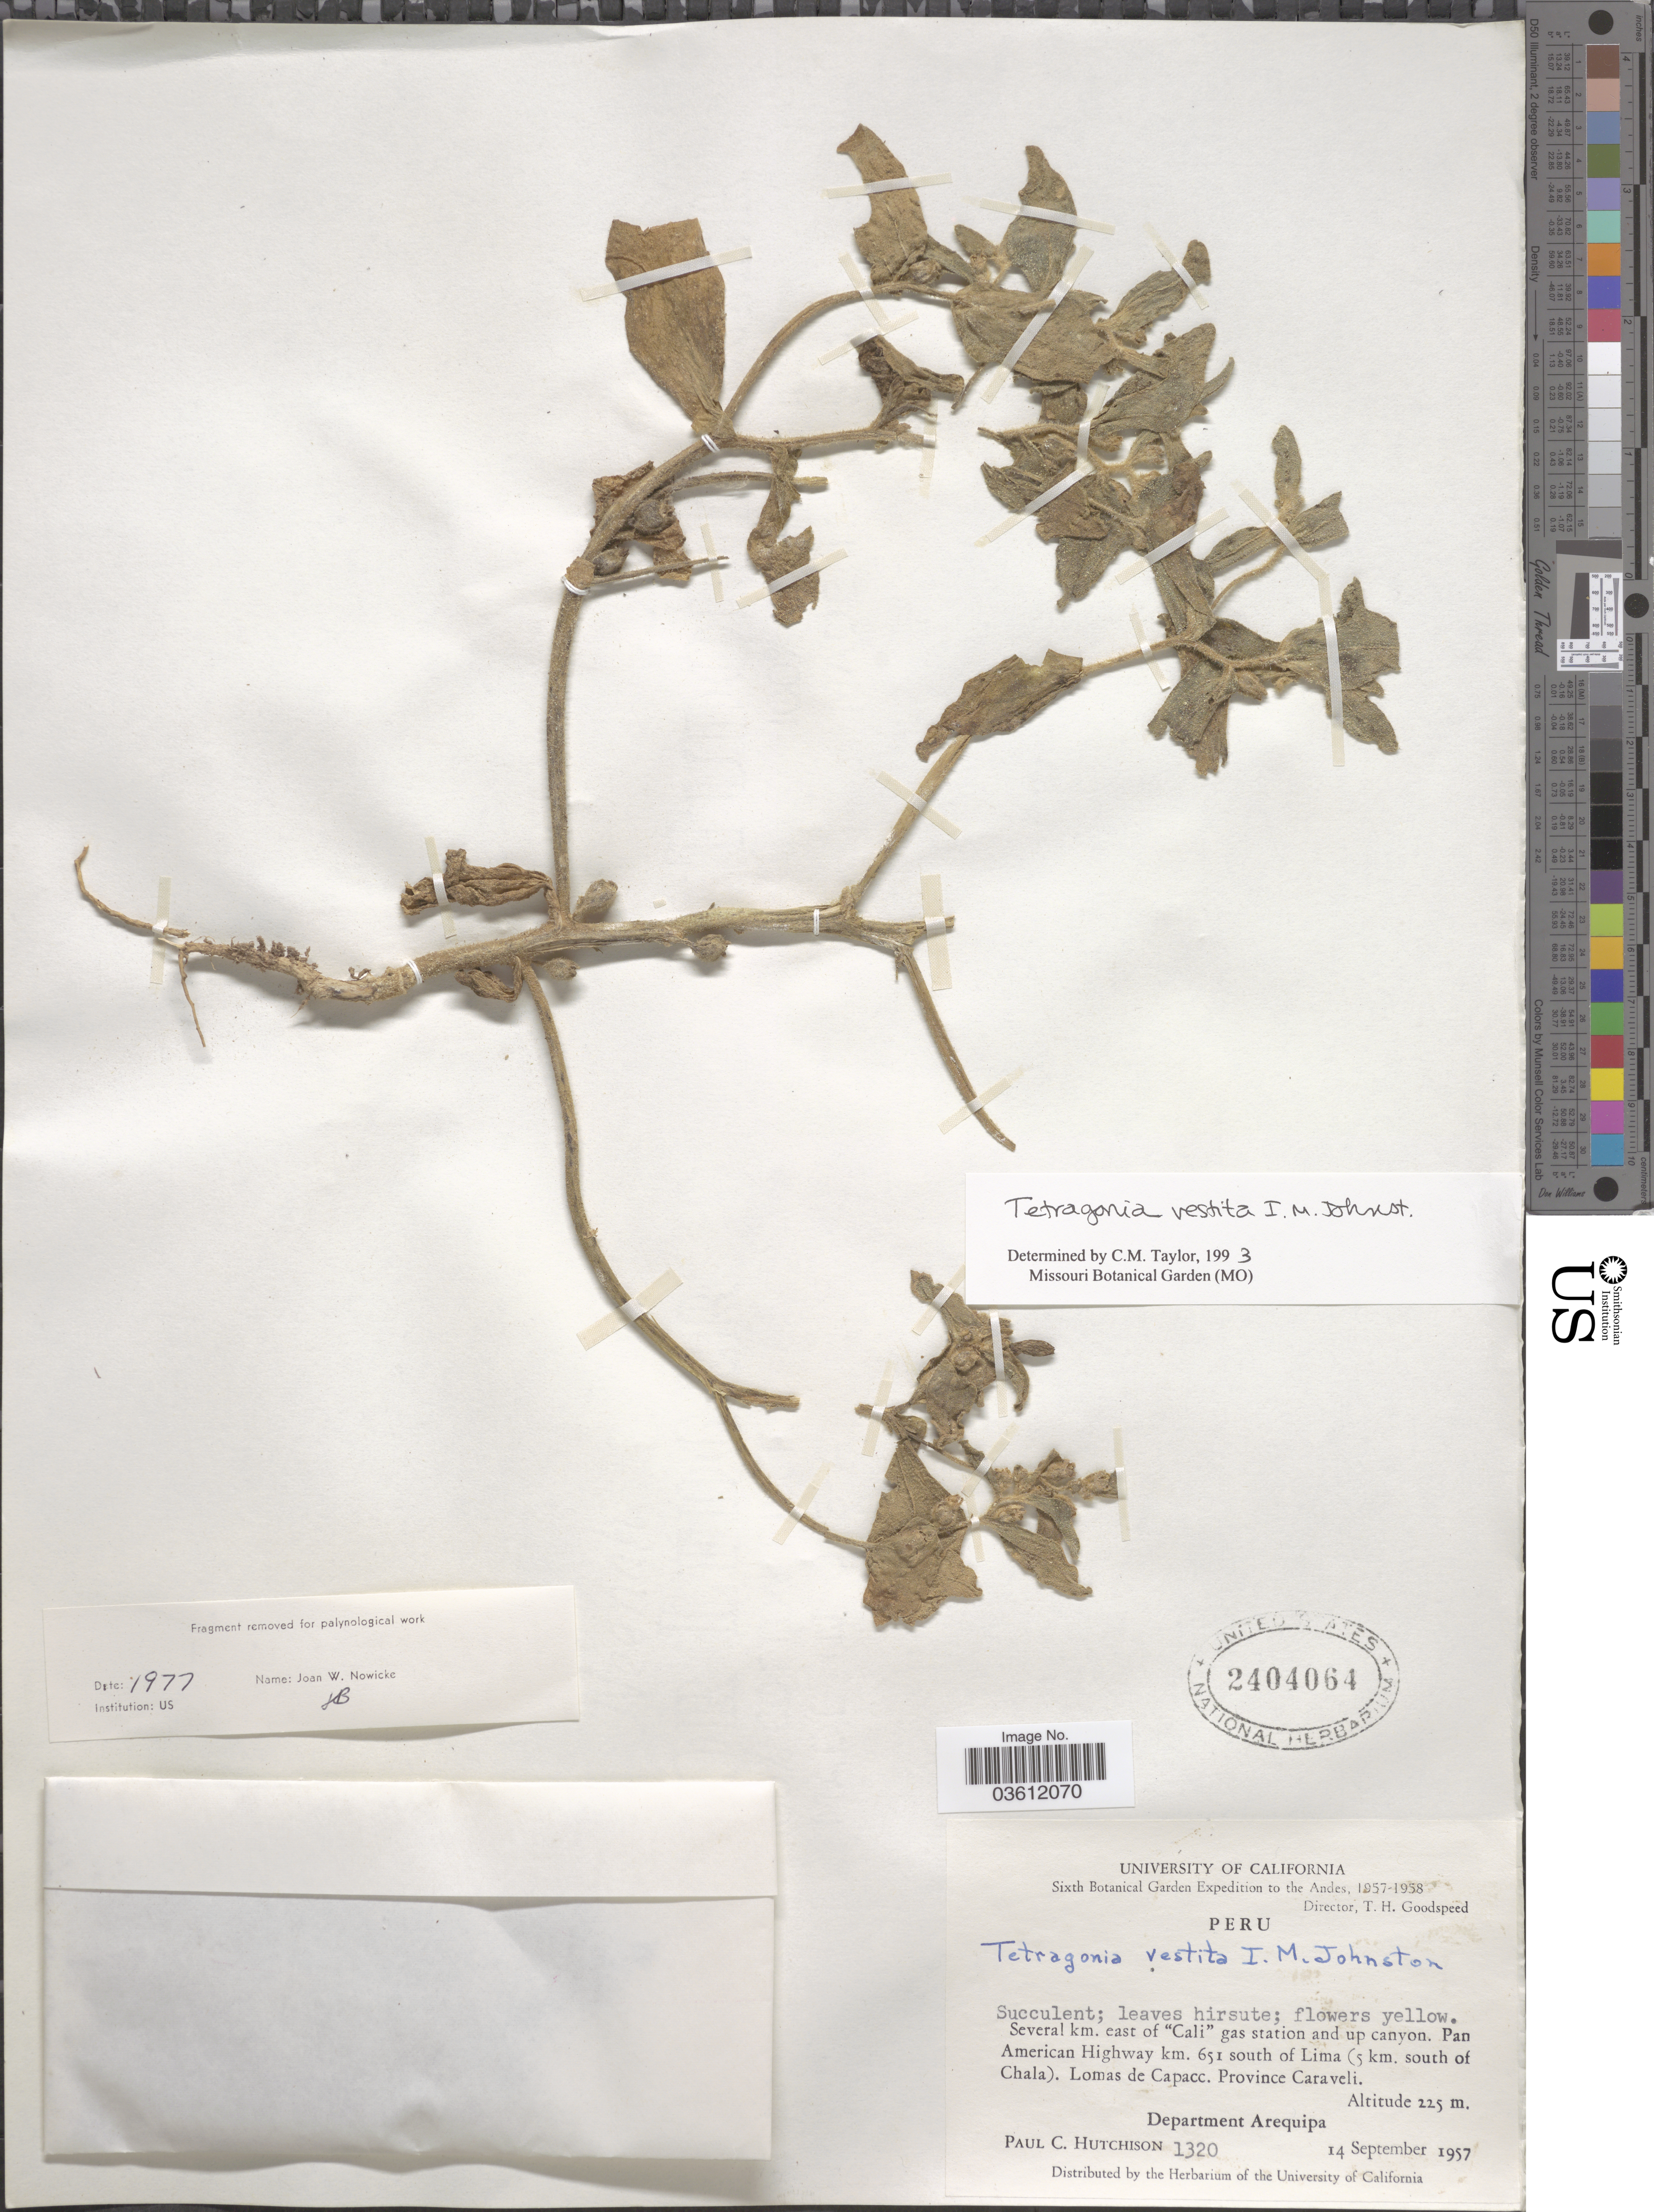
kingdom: Plantae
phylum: Tracheophyta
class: Magnoliopsida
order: Caryophyllales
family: Aizoaceae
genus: Tetragonia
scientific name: Tetragonia vestita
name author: I.M. Johnst.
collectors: P. C. Hutchison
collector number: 1320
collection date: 1957-09-14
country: Peru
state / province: Arequipa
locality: Andes. Several km. east of "Cali" gas station and up canyon. Pan American Highway km. 651 south of Lima (5 km. south of Chala). Lomas de Capacc. Province of Caraveli. Department Arequipa.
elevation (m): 225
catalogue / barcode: US 2404064